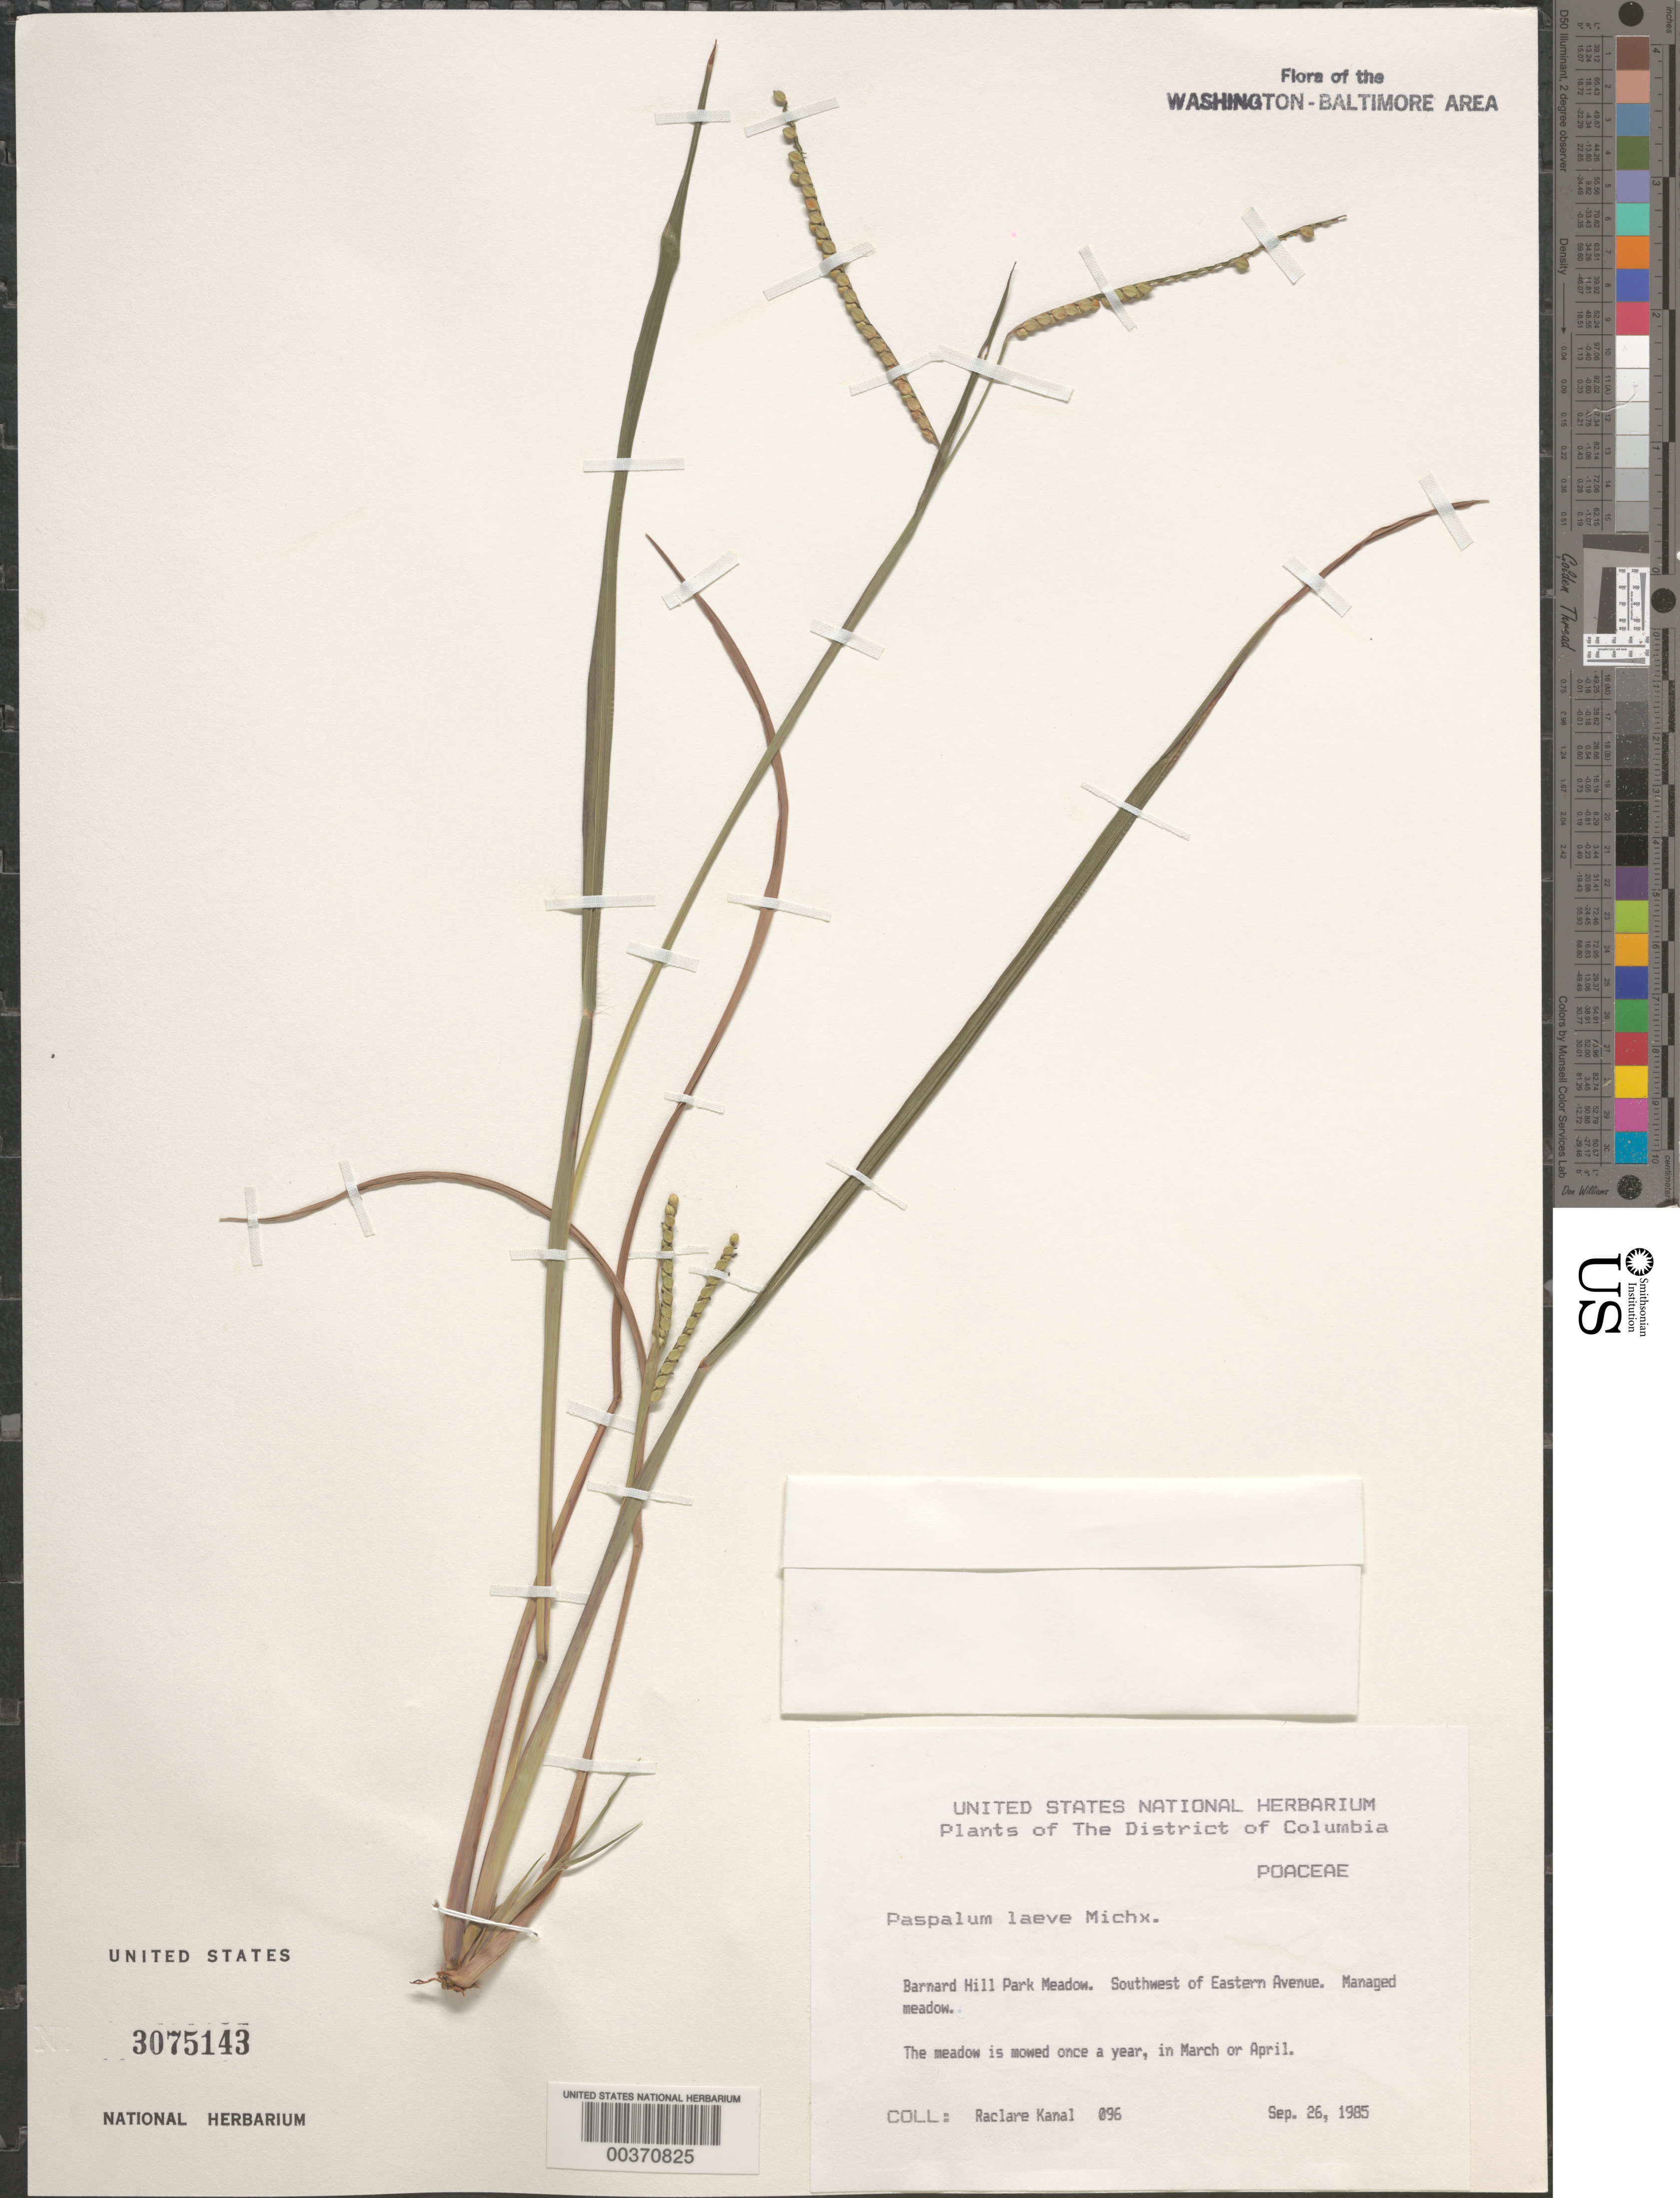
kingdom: Plantae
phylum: Tracheophyta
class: Liliopsida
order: Poales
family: Poaceae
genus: Paspalum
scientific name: Paspalum laeve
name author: Michx.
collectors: R. Kanal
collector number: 096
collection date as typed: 26 Sep 1985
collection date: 1985-09-26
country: United States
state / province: District of Columbia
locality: Barnard Hill Park meadow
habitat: Managed meadow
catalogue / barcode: US 3075143